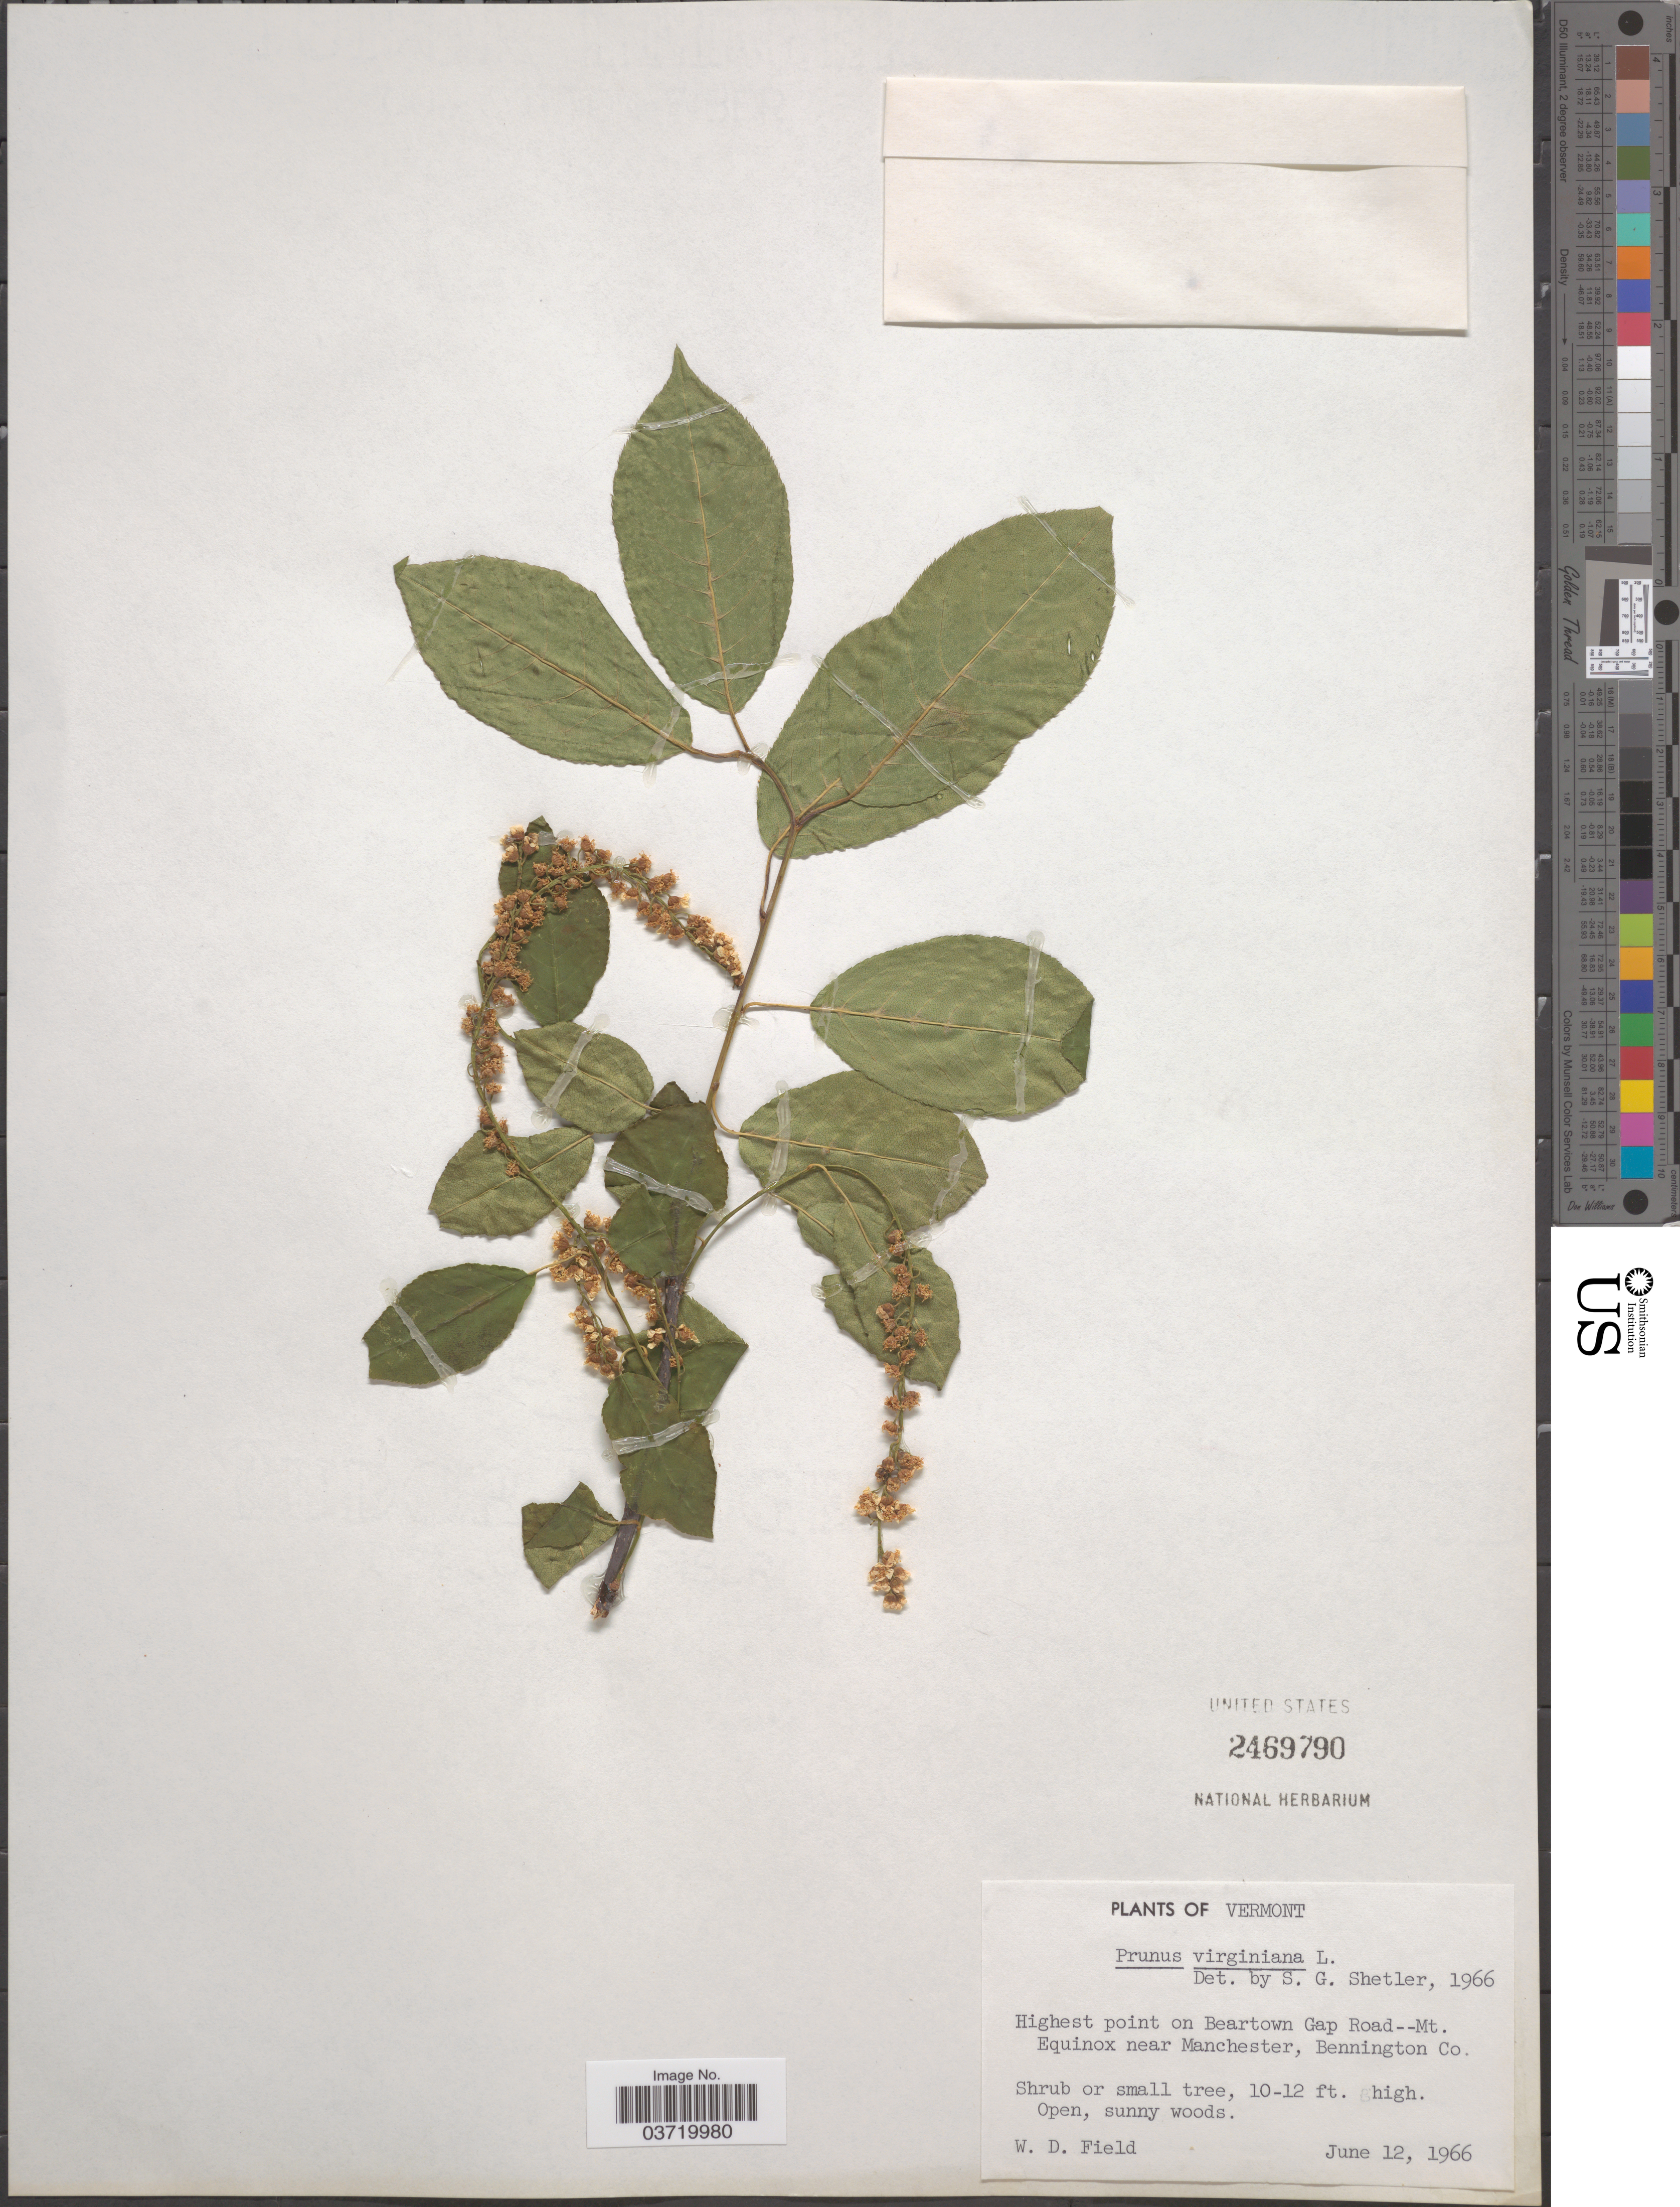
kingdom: Plantae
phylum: Tracheophyta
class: Magnoliopsida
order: Rosales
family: Rosaceae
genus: Prunus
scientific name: Prunus virginiana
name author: L.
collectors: W. D. Field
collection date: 1966-06-12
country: United States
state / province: Vermont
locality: Highest point on Beartown Gap Road--Mt. Equinox near Manchester, Bennington Co.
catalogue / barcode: US 2469790